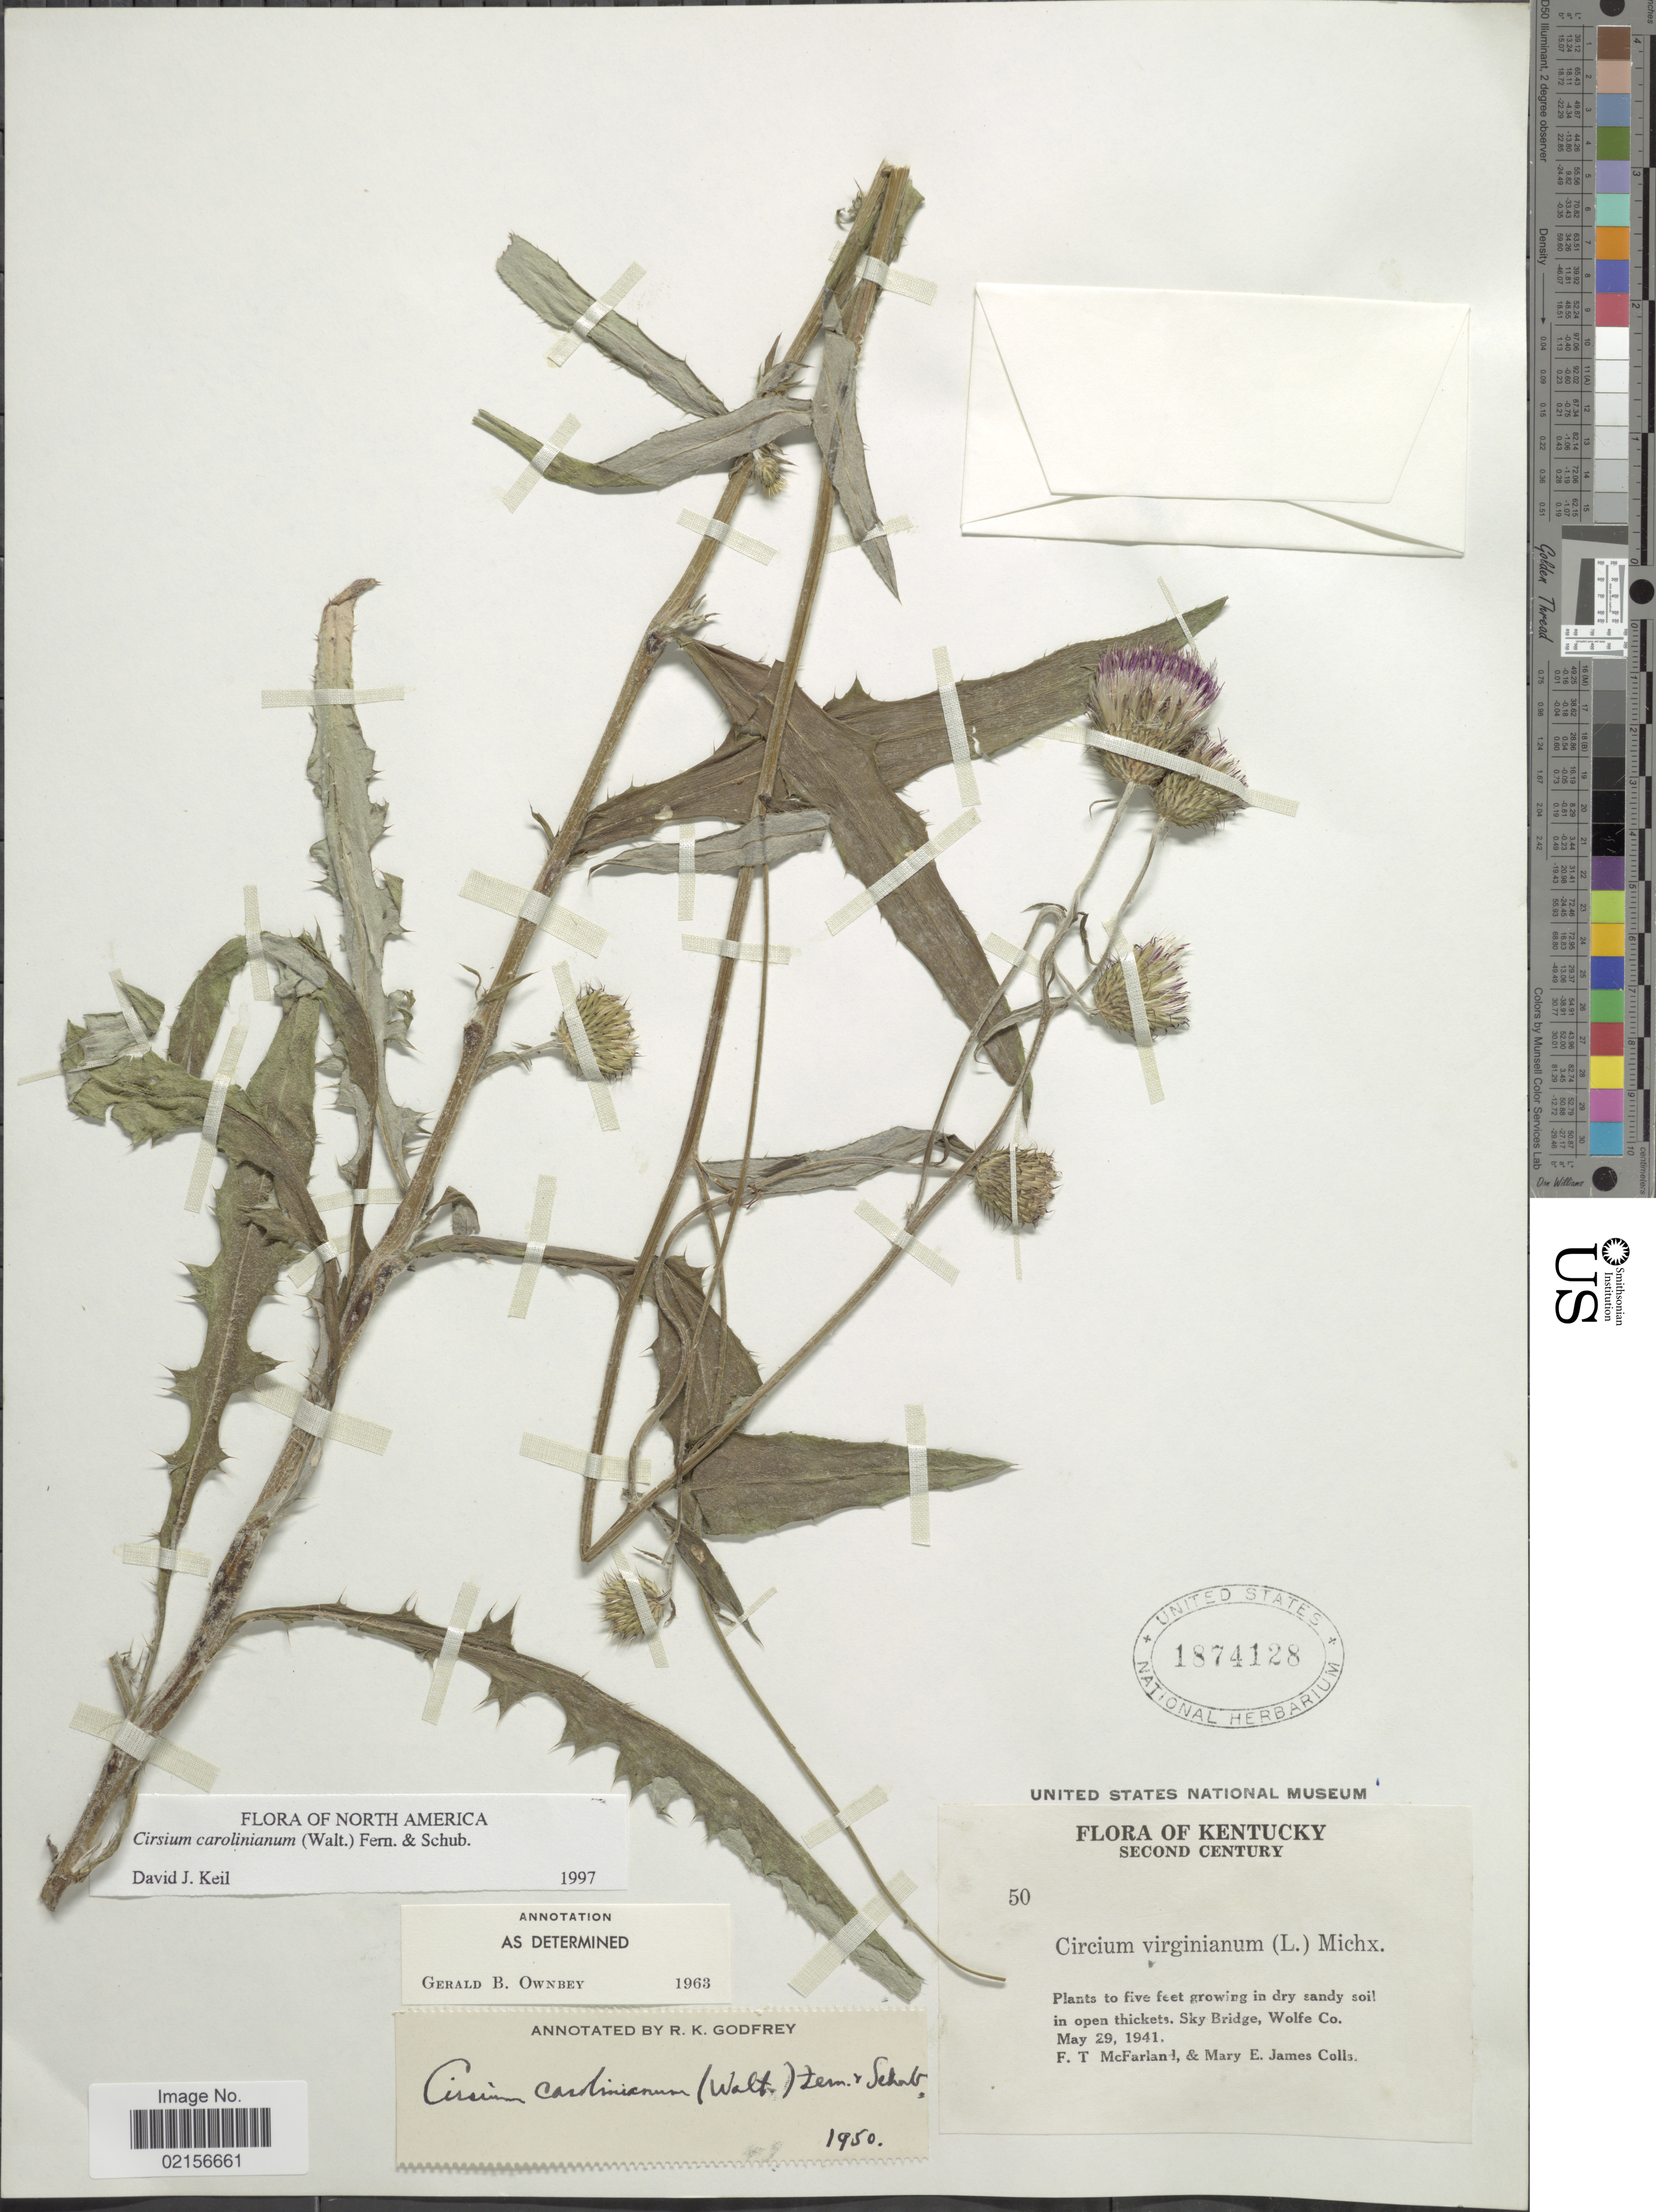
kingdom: Plantae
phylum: Tracheophyta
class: Magnoliopsida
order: Asterales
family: Asteraceae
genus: Cirsium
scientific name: Cirsium carolinianum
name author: (Walter) Fernald & Schub.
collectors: F. McFarland & M. James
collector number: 50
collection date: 1941-05-29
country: United States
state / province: Kentucky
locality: Second Century, Plant to five feet growing in dry sandy soil in open thickets. Sky Bridge, Wolfe Co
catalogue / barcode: US 1874128